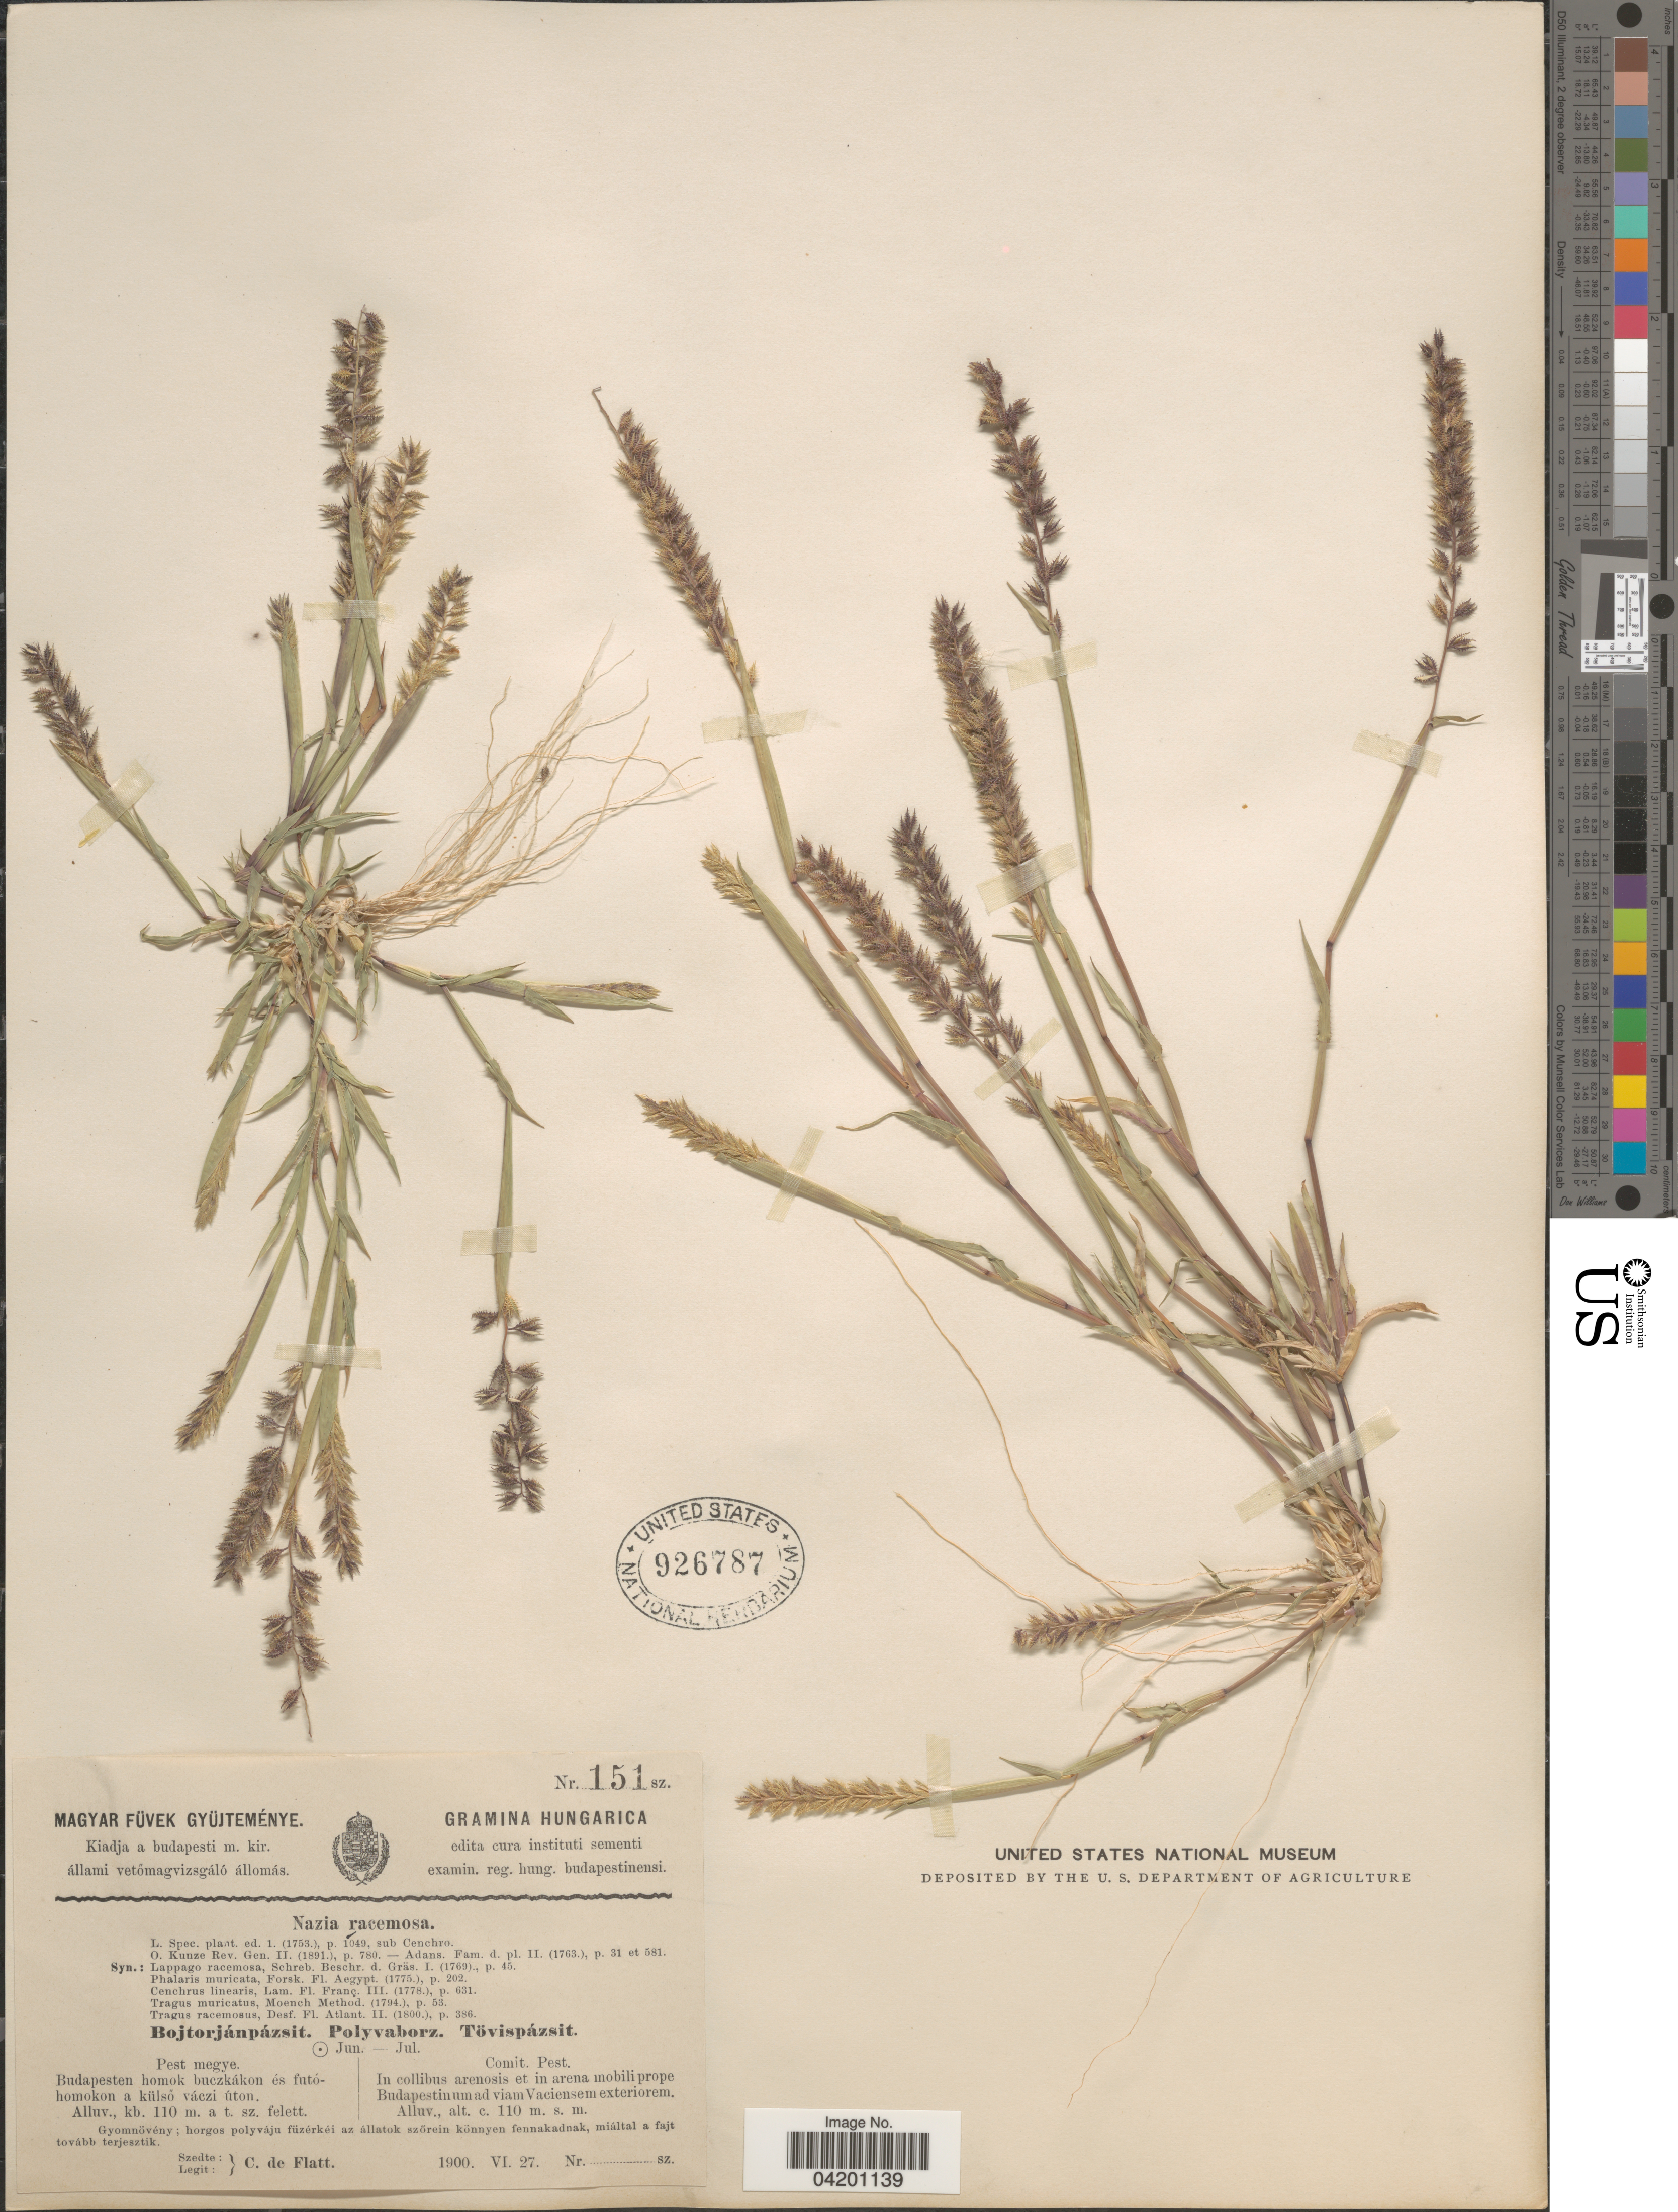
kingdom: Plantae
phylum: Tracheophyta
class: Liliopsida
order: Poales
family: Poaceae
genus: Tragus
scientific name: Tragus racemosus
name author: (L.) All.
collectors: C. de Flatt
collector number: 151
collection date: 1900-06-27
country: Hungary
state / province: Pest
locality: Comit. Pest. In collibus arenosis et in arena mobili prope Budapestinum ad viam Vaciensem exteriorem.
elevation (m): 110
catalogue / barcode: US 926787